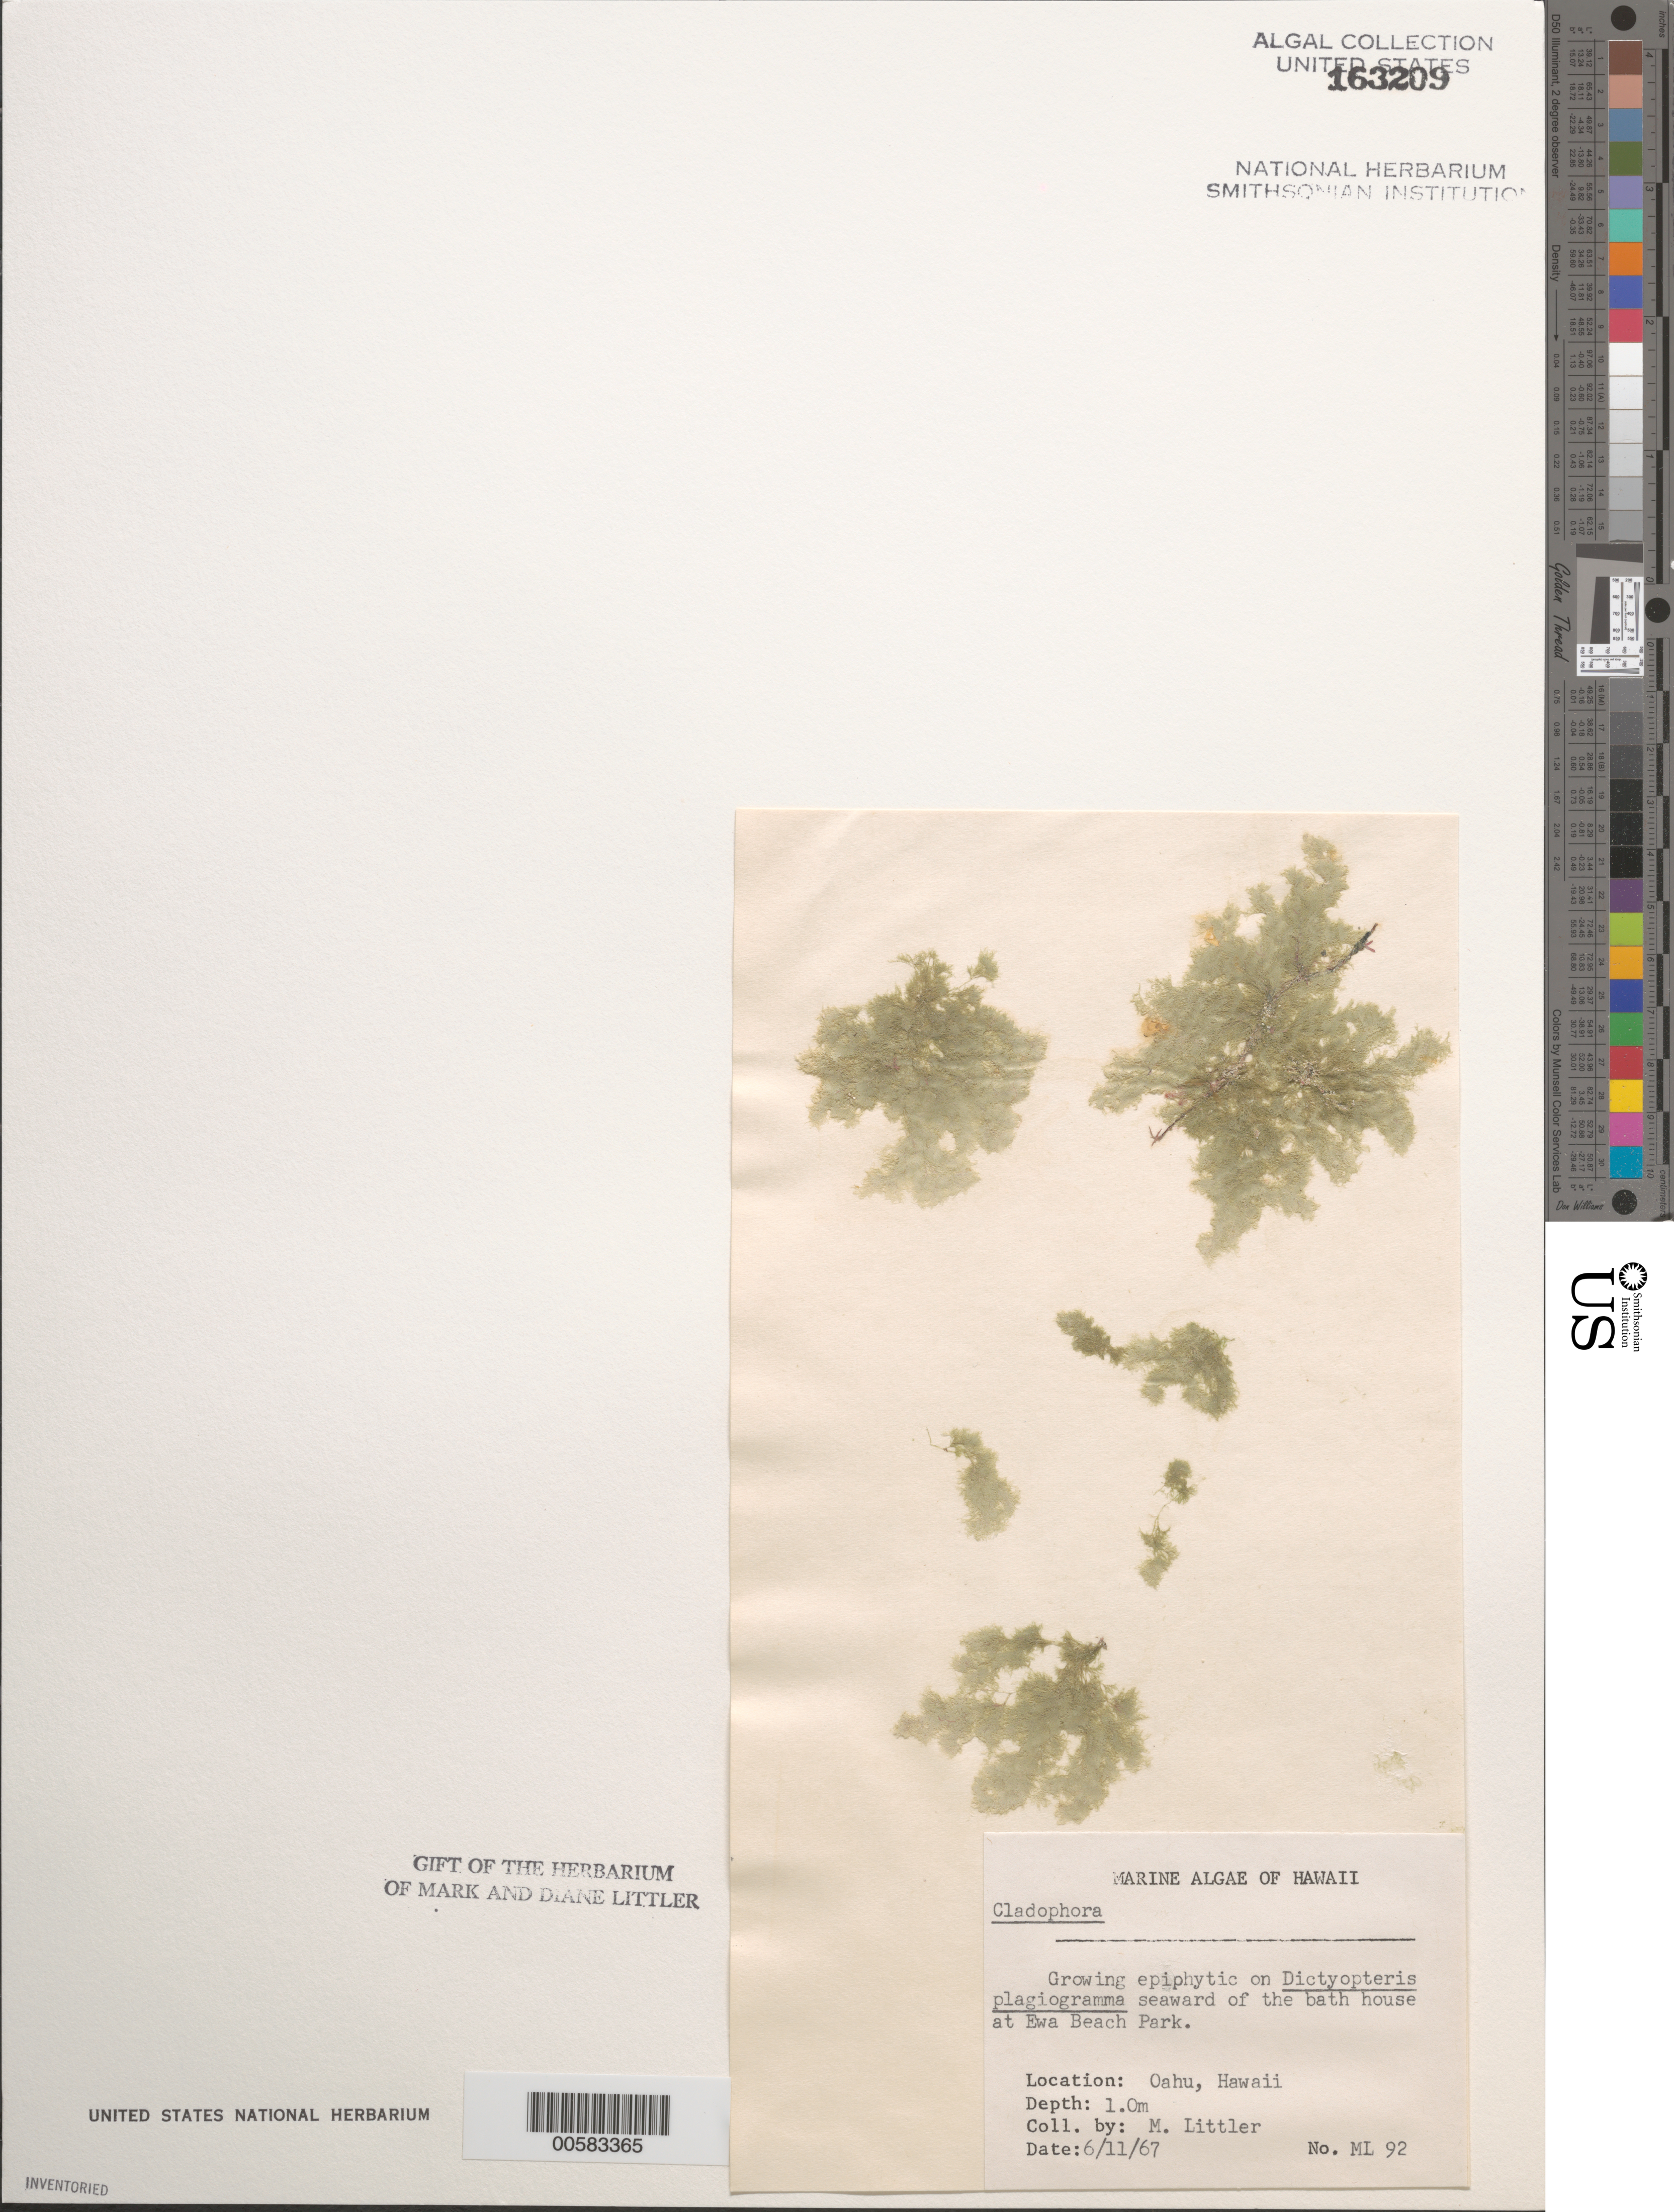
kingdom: Plantae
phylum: Chlorophyta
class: Ulvophyceae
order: Cladophorales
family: Cladophoraceae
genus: Cladophora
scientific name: Cladophora sp.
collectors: M. M. Littler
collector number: ML 92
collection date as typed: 11 Jun 1967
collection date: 1967-06-11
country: United States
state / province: Hawaii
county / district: Honolulu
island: Oahu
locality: Ewa Beach Park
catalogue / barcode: US 163209